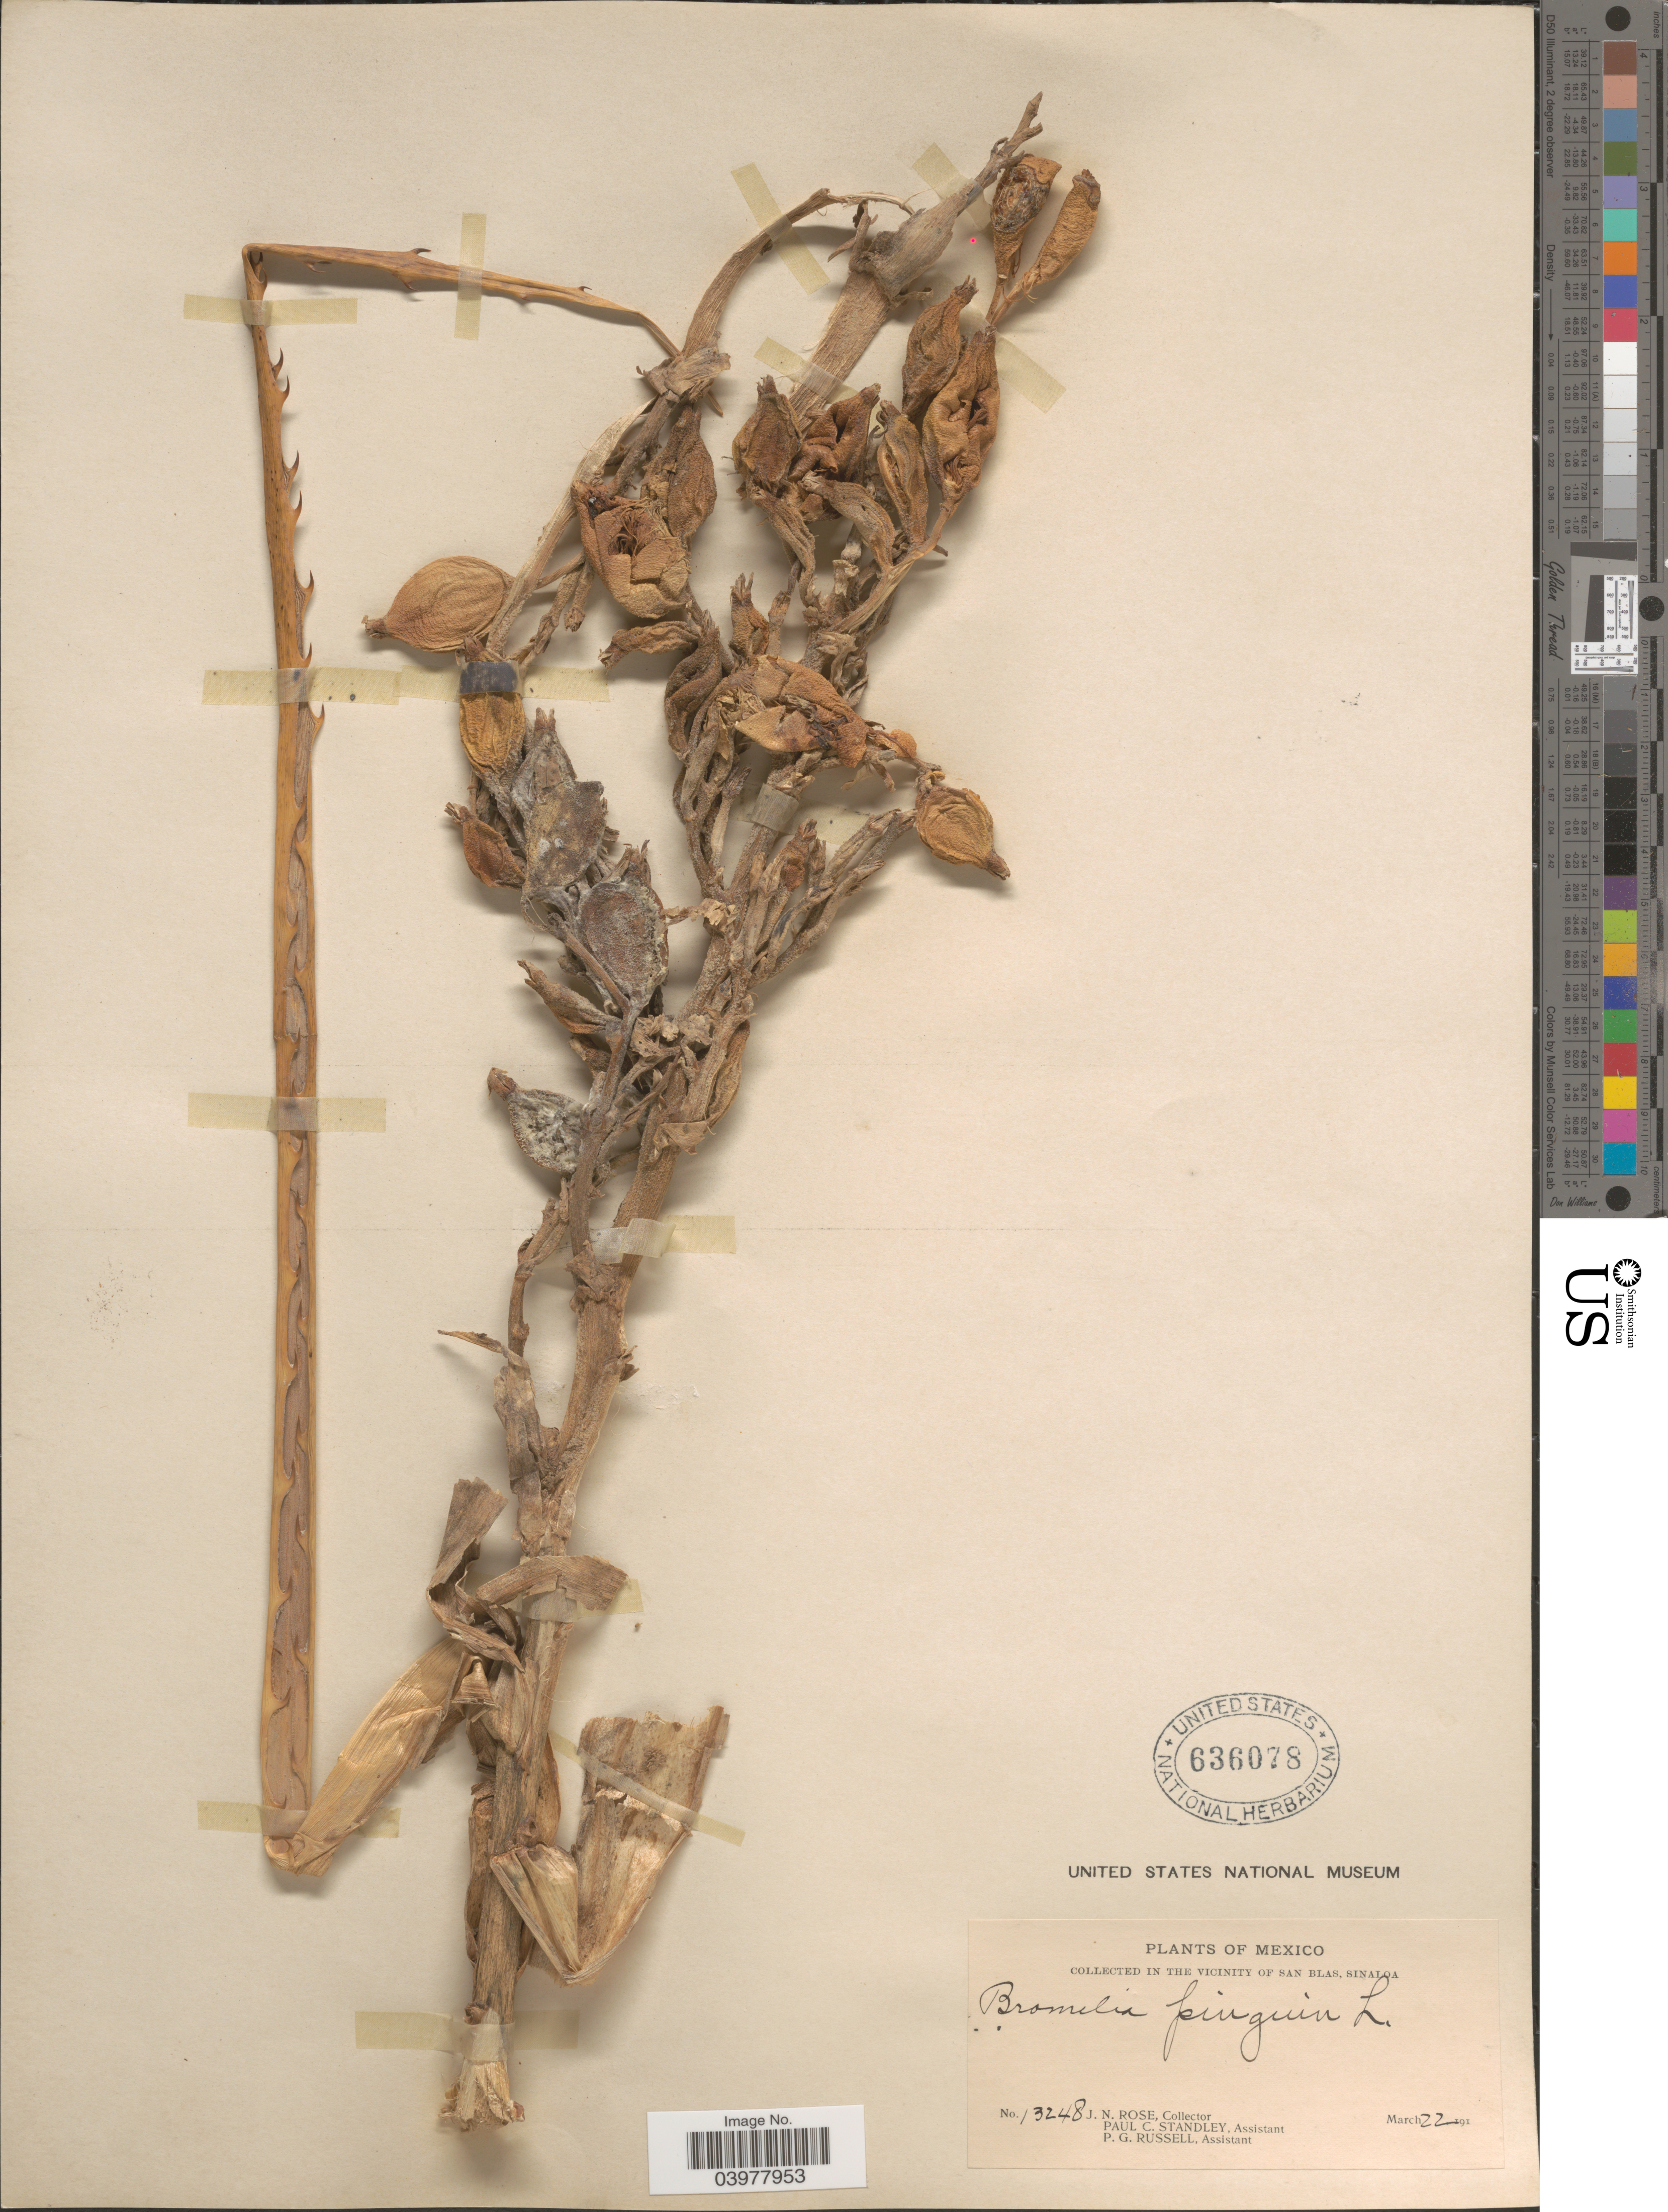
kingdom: Plantae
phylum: Tracheophyta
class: Liliopsida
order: Poales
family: Bromeliaceae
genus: Bromelia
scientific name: Bromelia pinguin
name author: L.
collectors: J. N. Rose, P. C. Standley & P. G. Russell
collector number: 13248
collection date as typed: March 22 191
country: Mexico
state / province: Sinaloa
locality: In the Vicinity of San Blas.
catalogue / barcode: US 636078